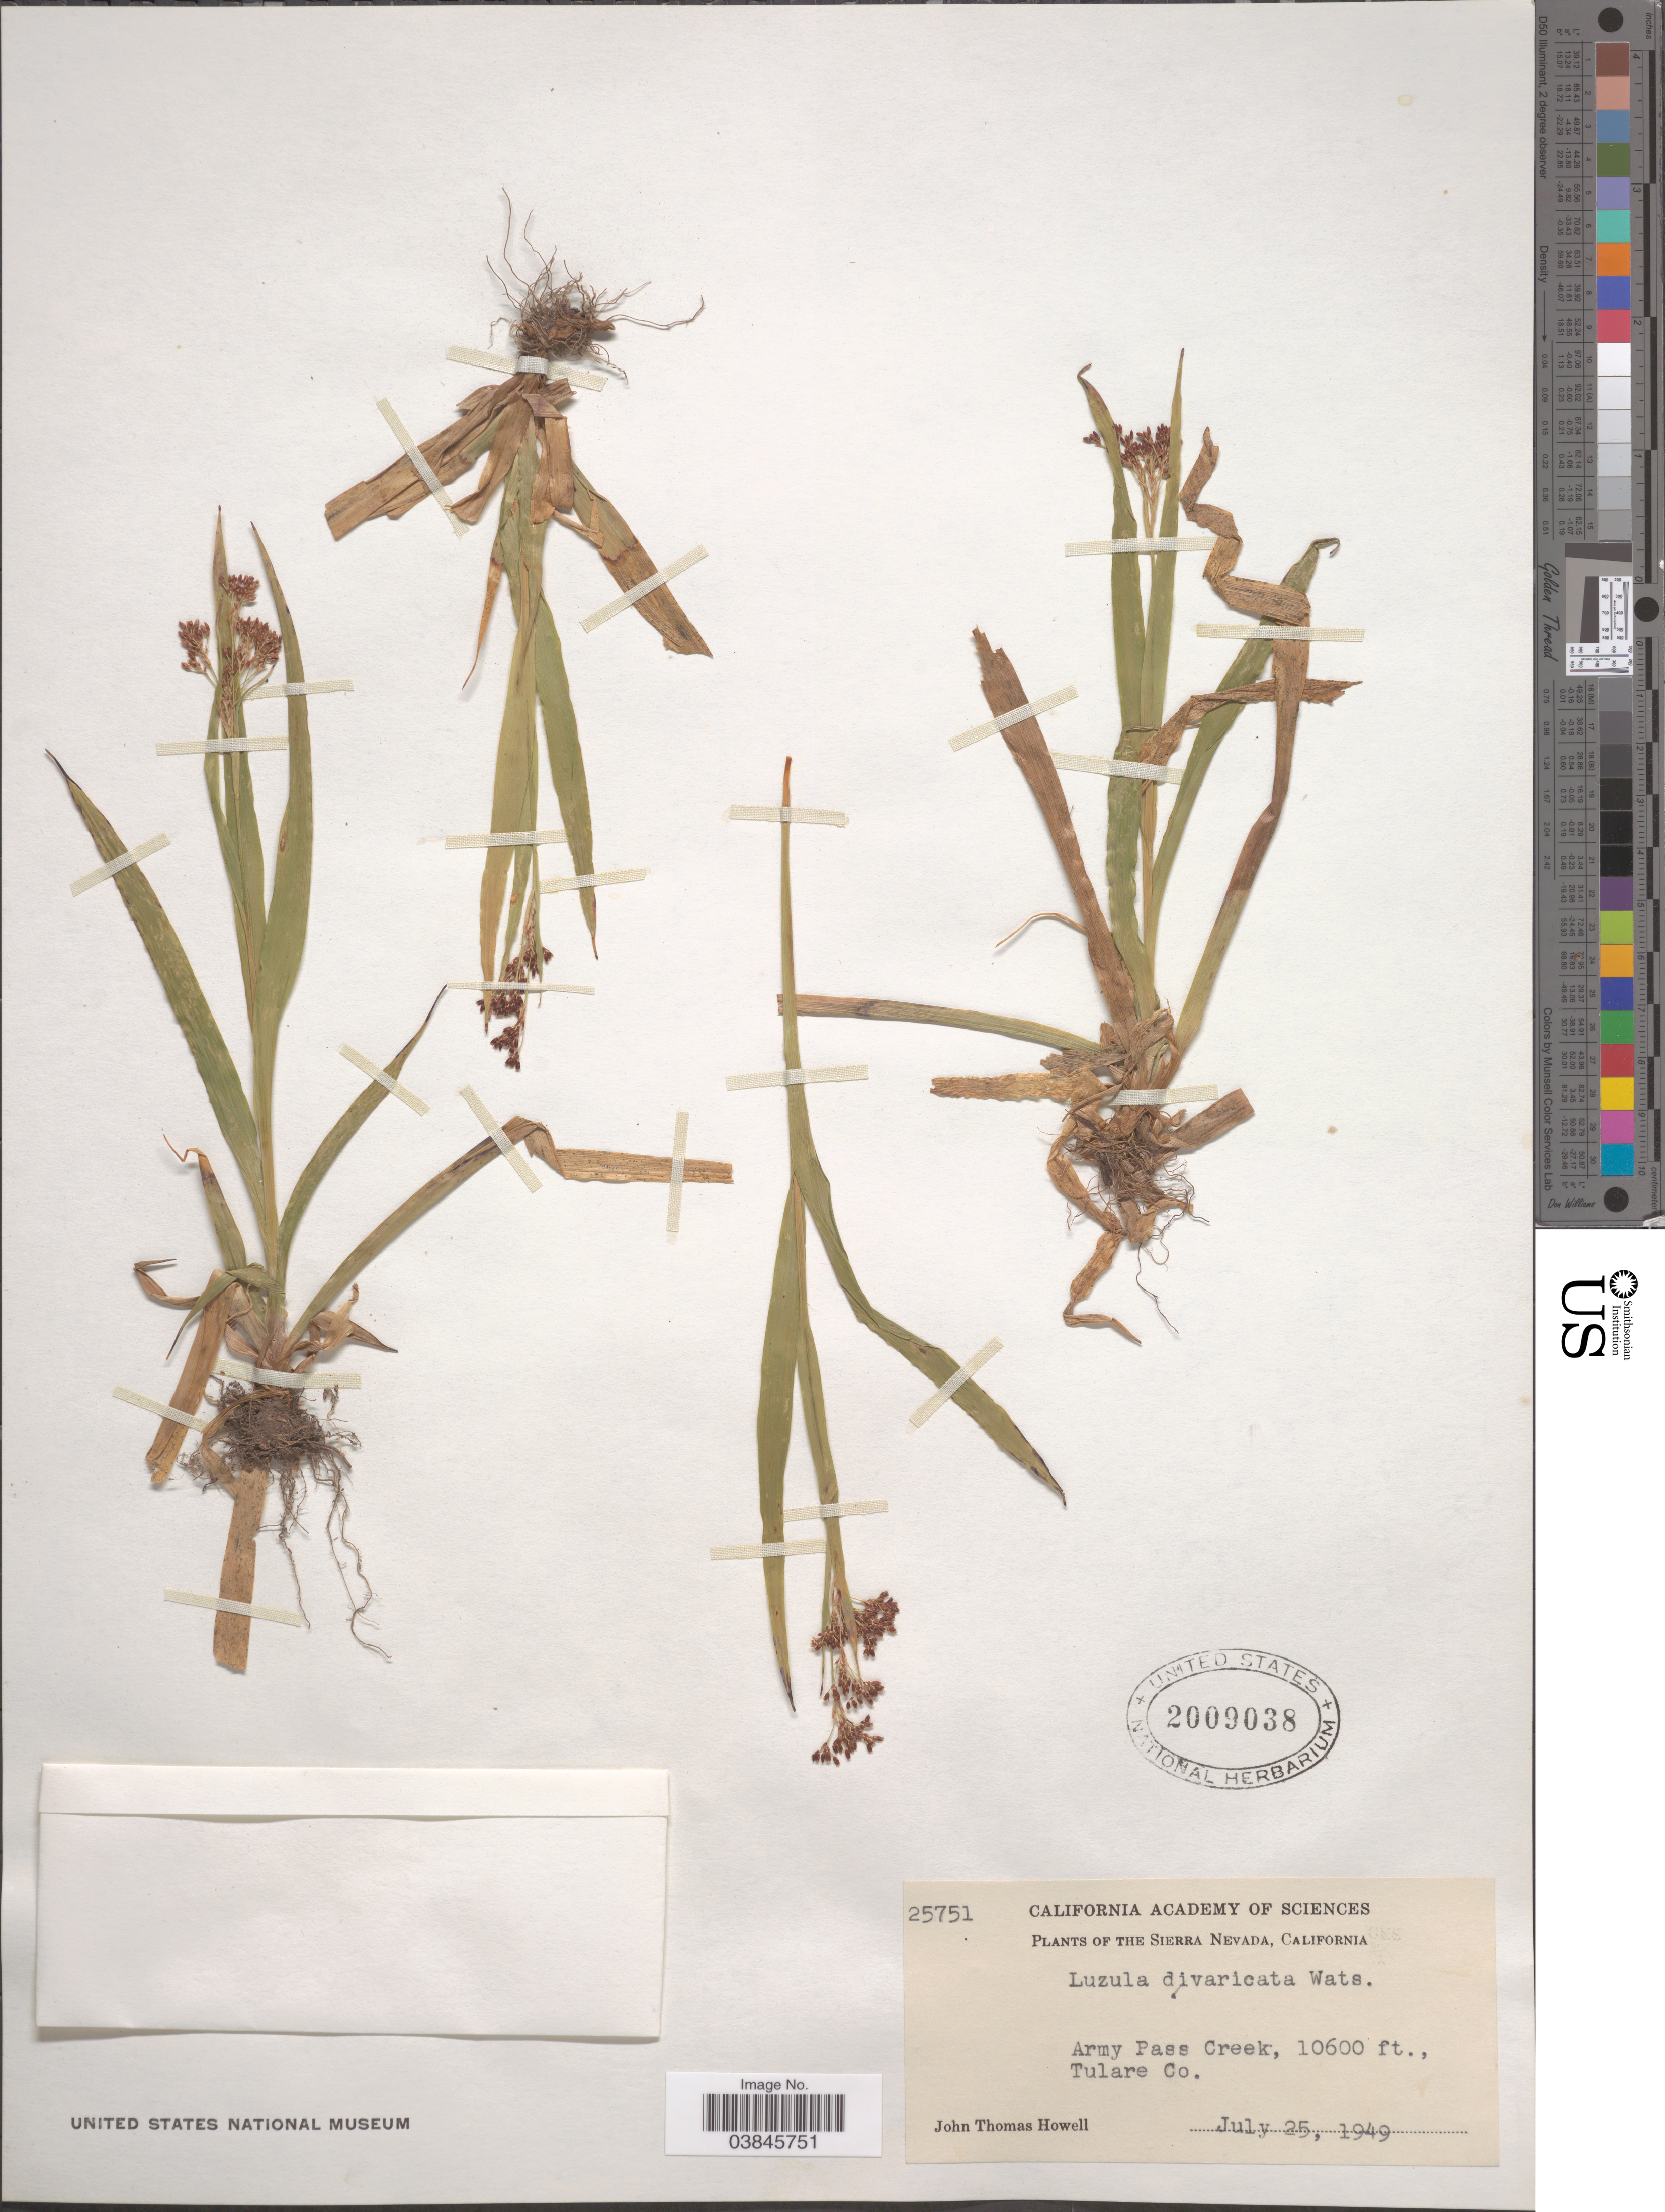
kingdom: Plantae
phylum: Tracheophyta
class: Liliopsida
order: Poales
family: Juncaceae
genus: Luzula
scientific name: Luzula divaricata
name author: S. Watson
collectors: J. T. Howell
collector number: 25751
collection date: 1949-07-25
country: United States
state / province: California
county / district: Tulare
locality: The Sierra Nevada. Army Pass Creek, Tulare Co.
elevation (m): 3231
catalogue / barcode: US 2009038